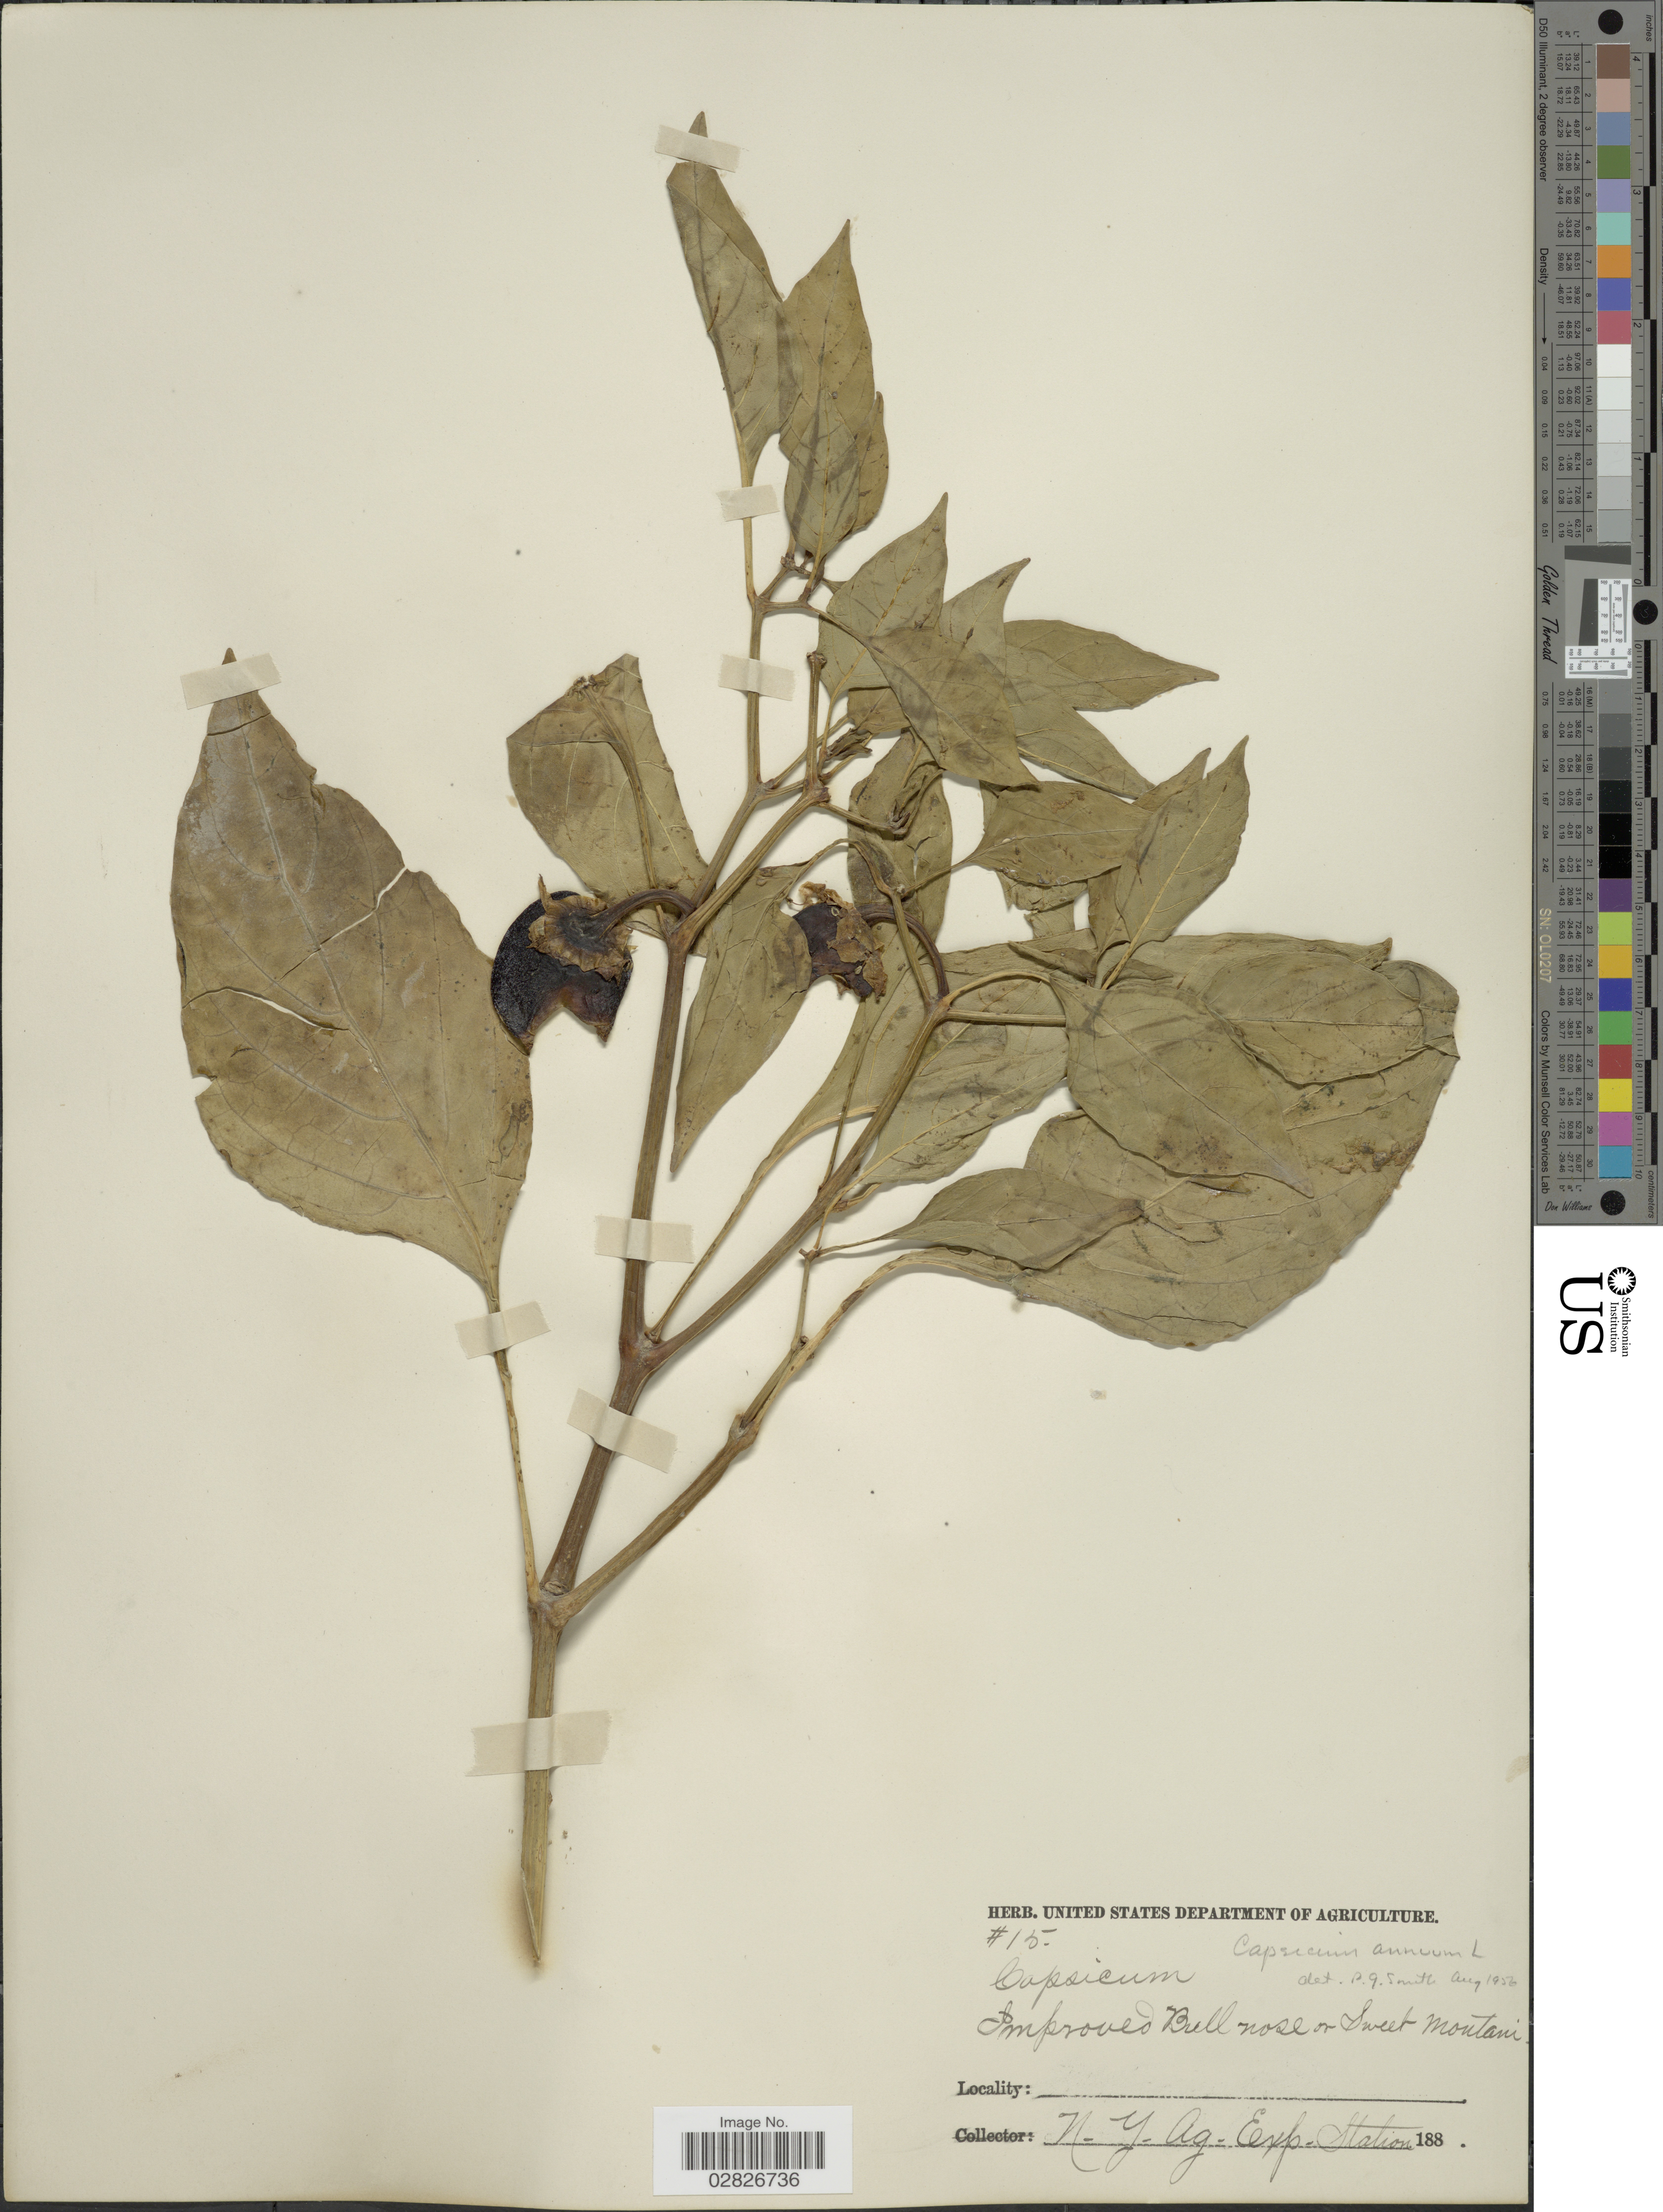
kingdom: Plantae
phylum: Tracheophyta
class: Magnoliopsida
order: Solanales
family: Solanaceae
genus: Capsicum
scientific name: Capsicum sp.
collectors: Facchini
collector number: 15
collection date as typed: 188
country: United States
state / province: New York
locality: N.Y. Ag. Exp. Station.